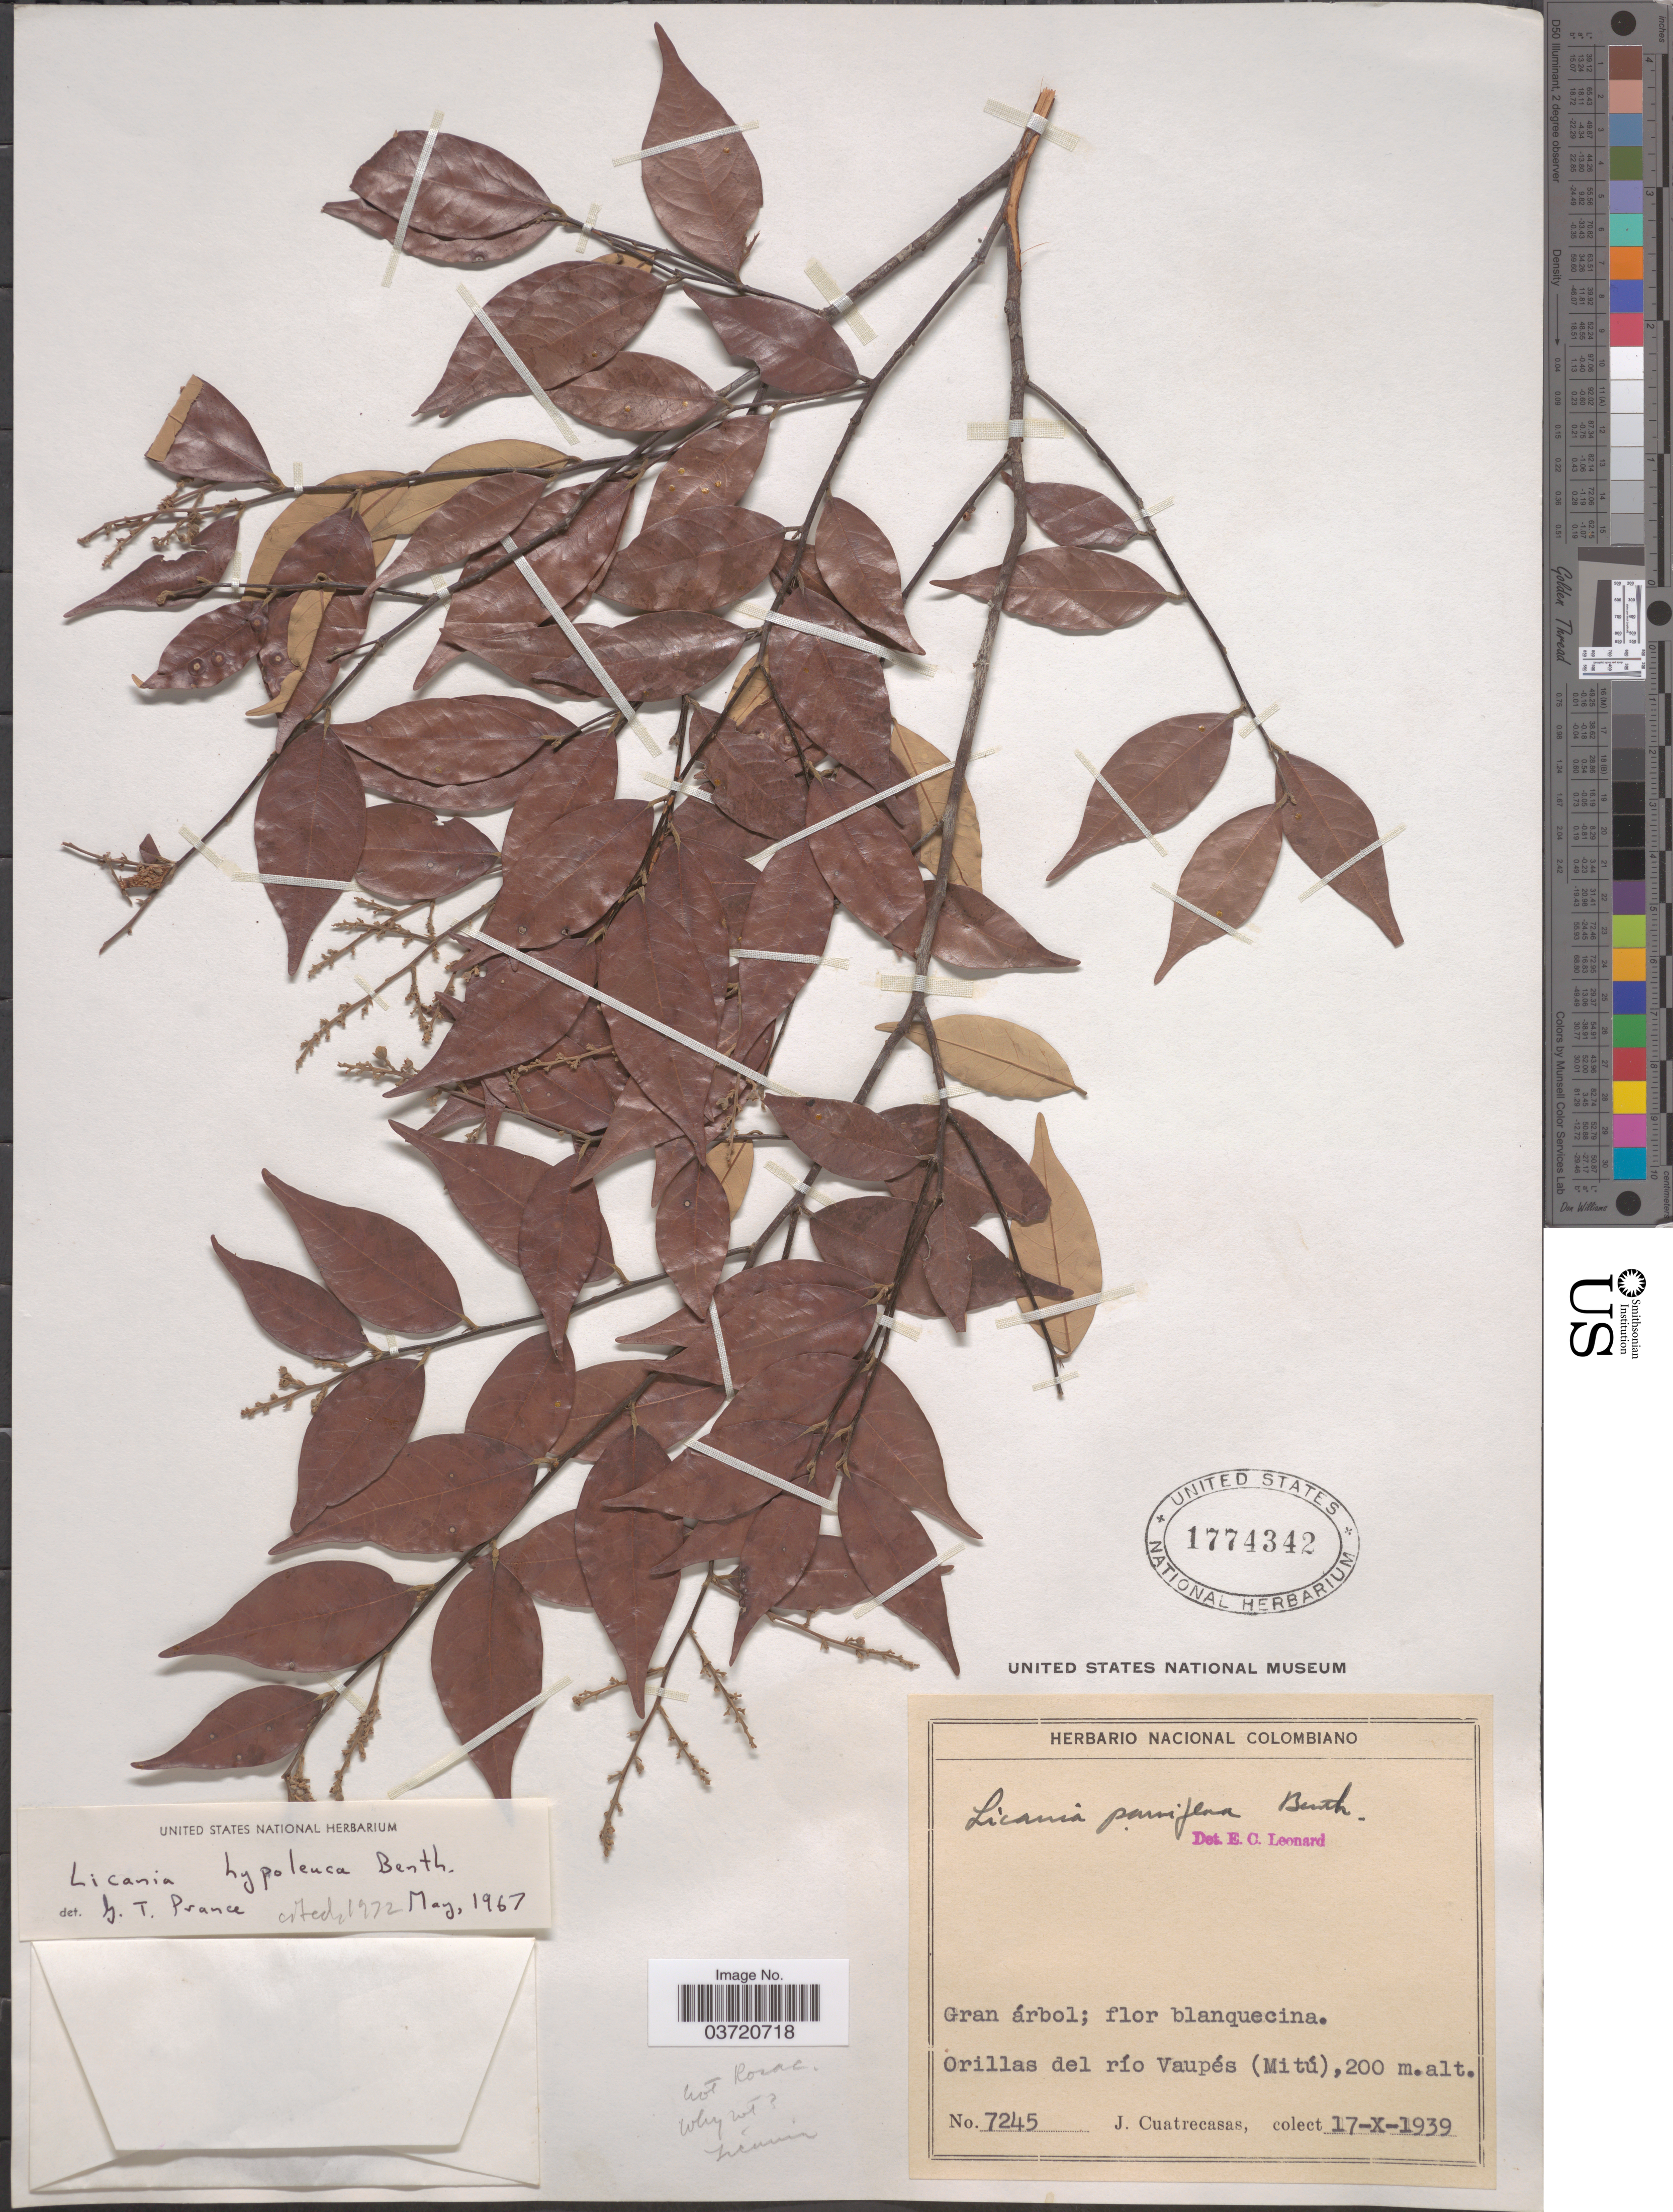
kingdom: Plantae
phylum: Tracheophyta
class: Magnoliopsida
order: Malpighiales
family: Chrysobalanaceae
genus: Licania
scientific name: Licania hypoleuca var. hypoleuca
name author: Benth.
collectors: J. Cuatrecasas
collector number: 8245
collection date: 1939-10-17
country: Colombia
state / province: Vaupés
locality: Orillas del río Vaupés (Mitú).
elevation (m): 200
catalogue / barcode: US 1774342